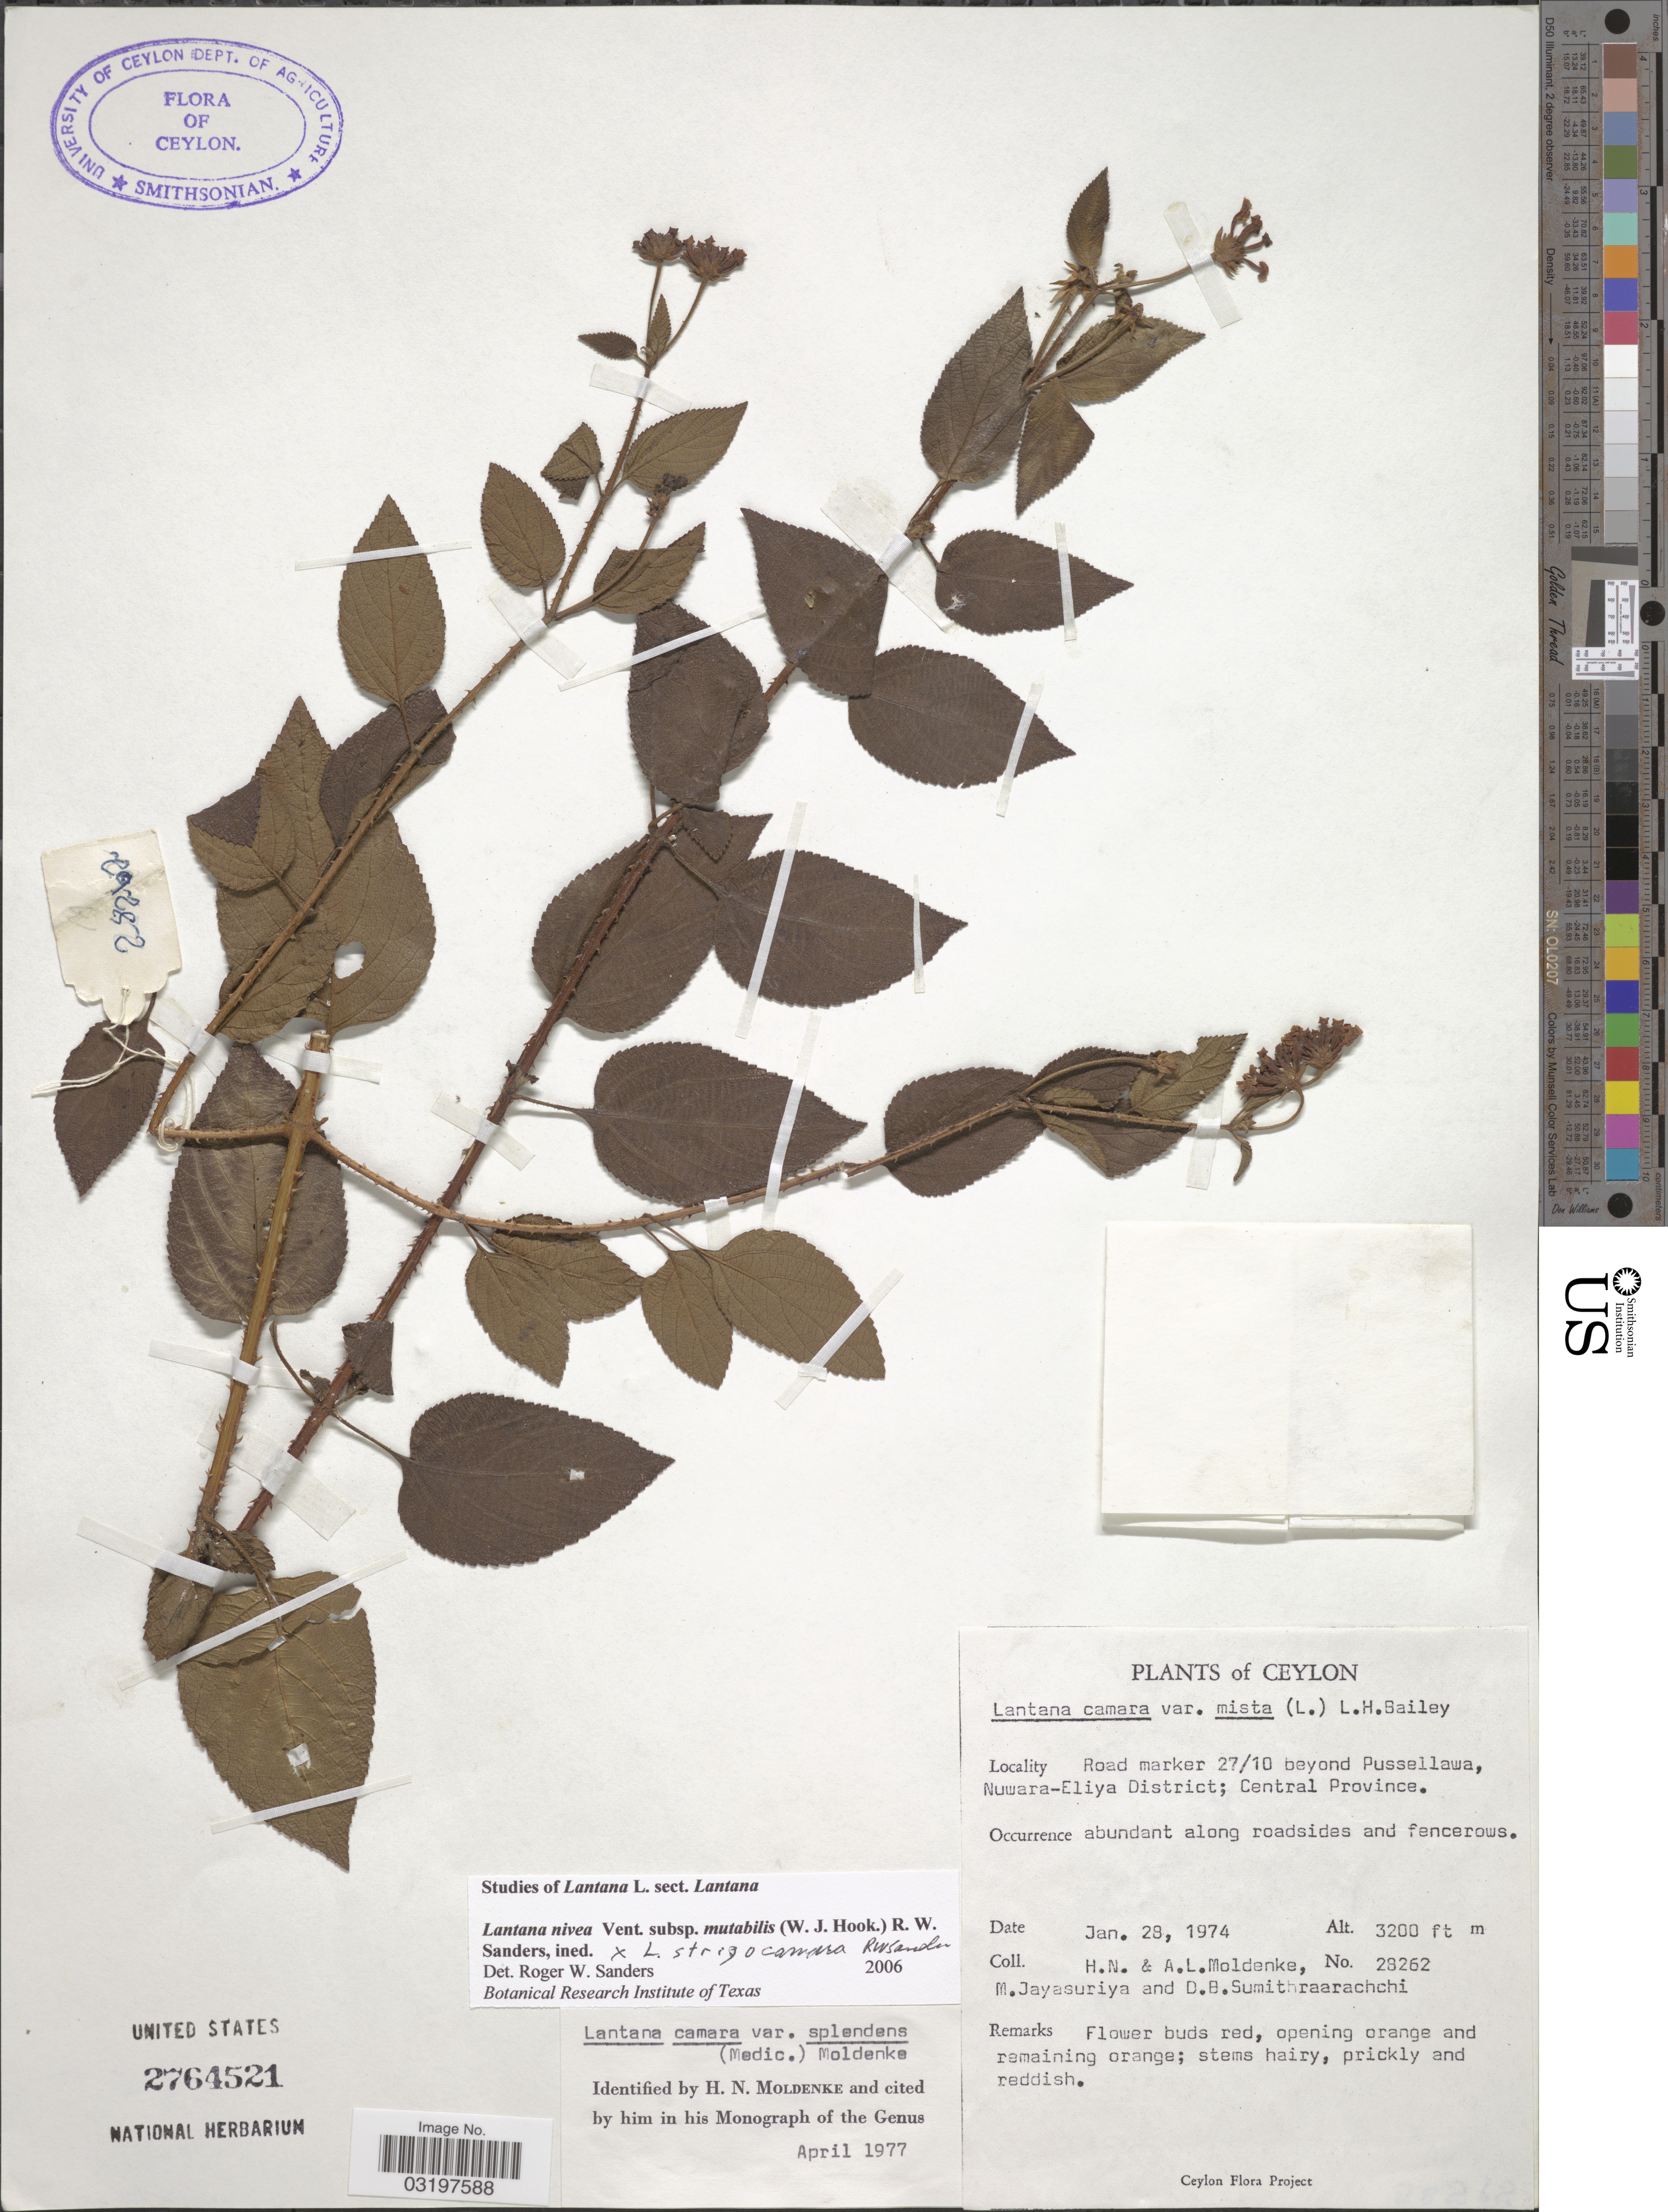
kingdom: Plantae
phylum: Tracheophyta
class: Magnoliopsida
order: Lamiales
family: Verbenaceae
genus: Lantana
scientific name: Lantana nivea subsp. mutabilis x L. strigocamara R. W. Sanders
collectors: H. N. Moldenke, A. L. Moldenke, M. Jayasuriya & D. B. Sumithraarachchi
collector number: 28262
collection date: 1974-01-28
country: Sri Lanka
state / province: Central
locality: Ceylon. Road marker 27/10 beyond Pussellawa, Nuwara-Eliya District.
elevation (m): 975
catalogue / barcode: US 2764521